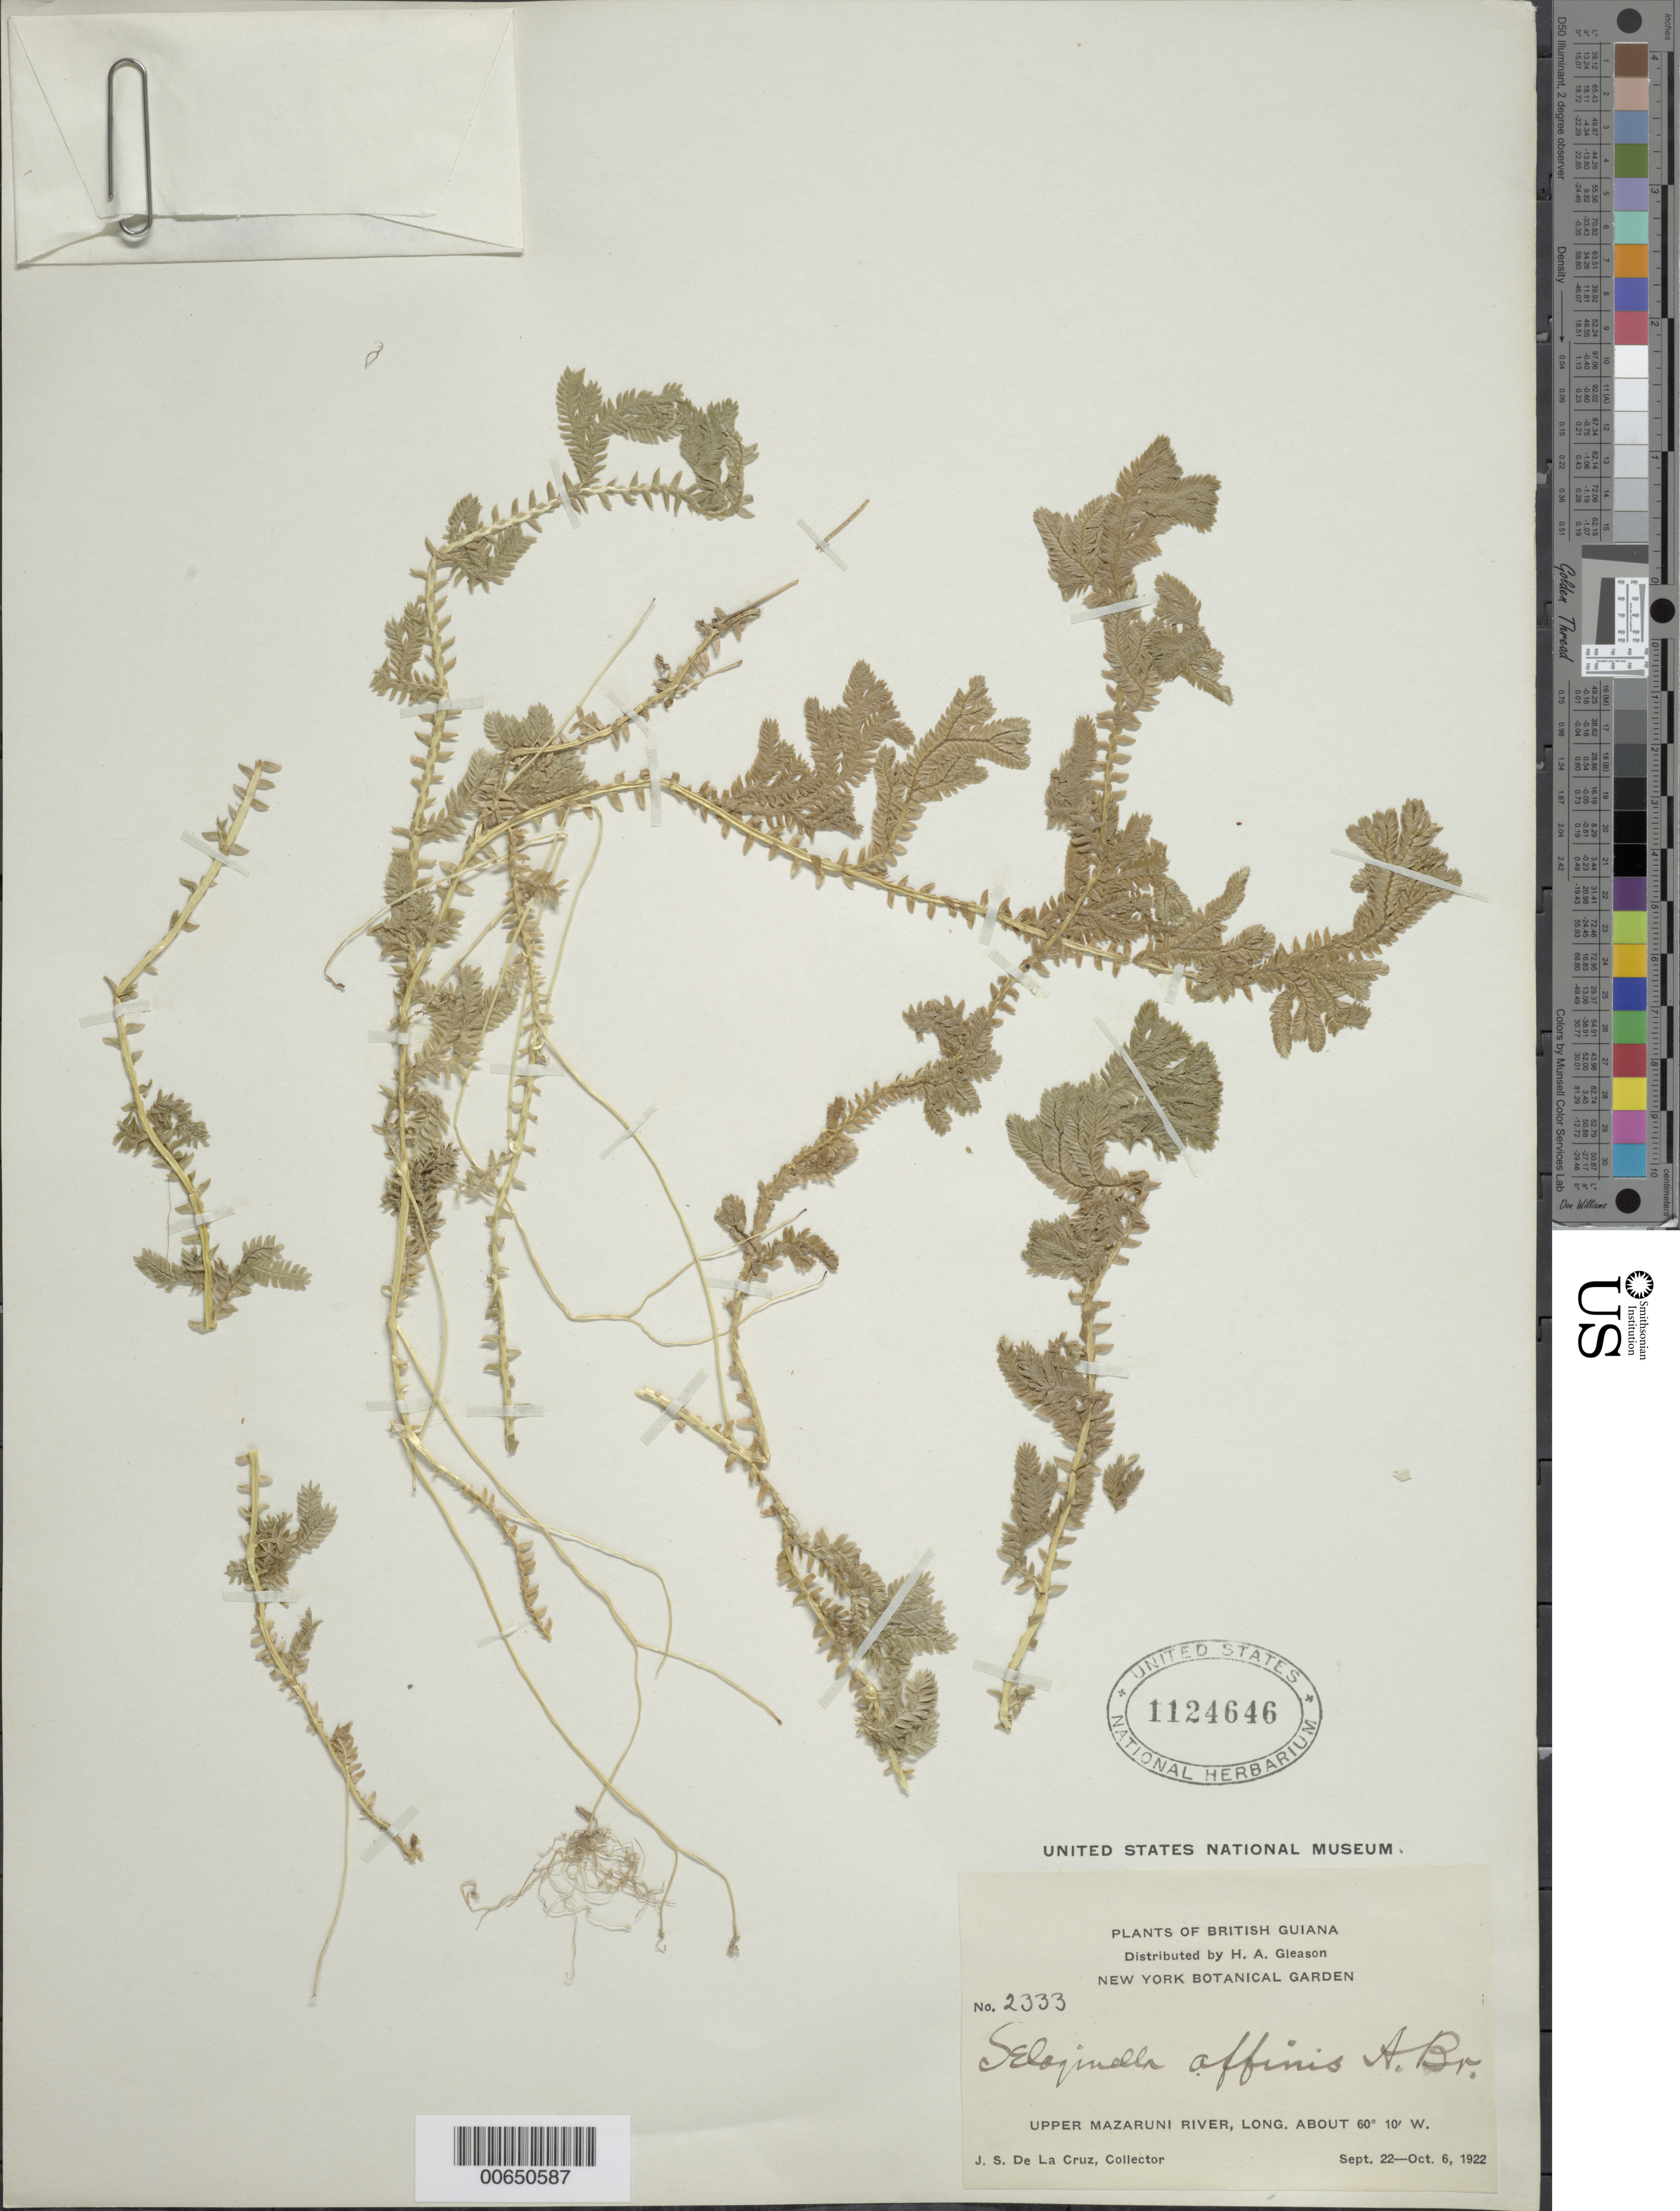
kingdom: Plantae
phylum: Tracheophyta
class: Lycopodiopsida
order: Selaginellales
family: Selaginellaceae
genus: Selaginella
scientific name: Selaginella epirrhizos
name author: Spring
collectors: J. S. de la Cruz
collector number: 2333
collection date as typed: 22-Sep-22 to 6-Oct-22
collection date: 1922-09-22/1922-10-06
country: Guyana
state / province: Cuyuni-Mazaruni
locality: Upper Mazaruni R.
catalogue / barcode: US 1124646